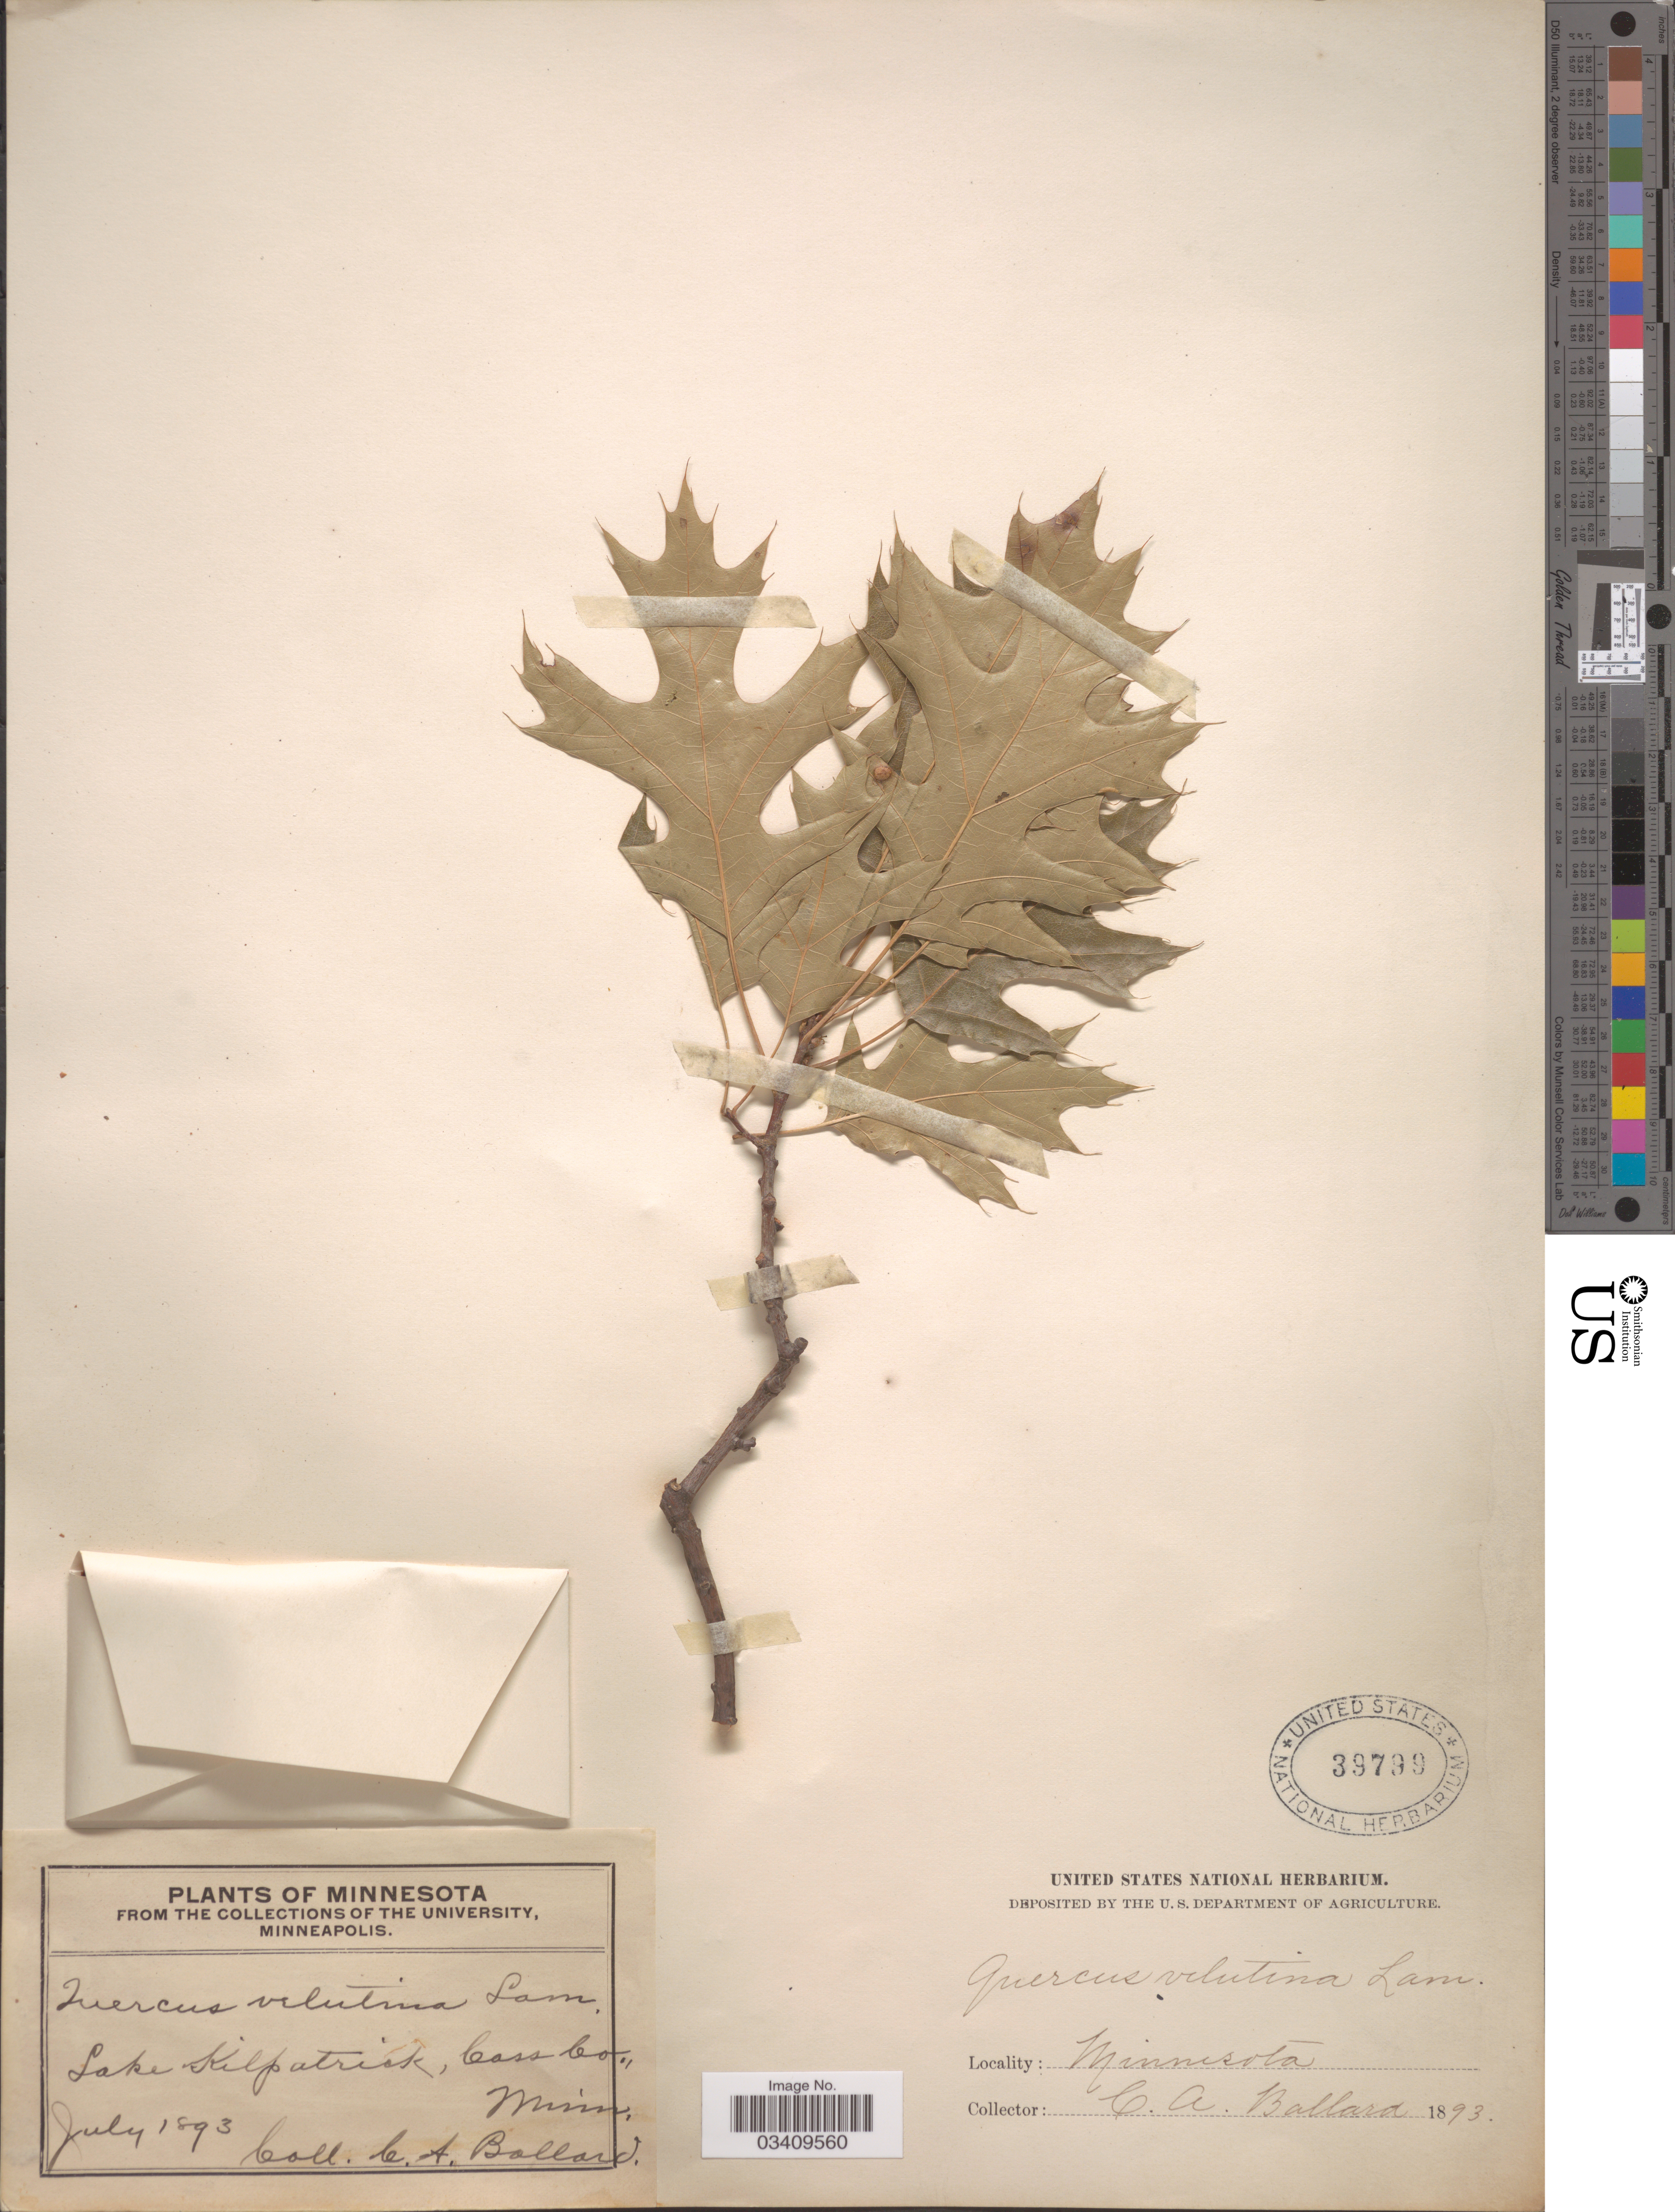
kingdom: Plantae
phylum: Tracheophyta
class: Magnoliopsida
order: Fagales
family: Fagaceae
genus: Quercus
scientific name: Quercus velutina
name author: Lam.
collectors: C. A. Ballard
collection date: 1893-07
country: United States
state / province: Minnesota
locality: Lake Kilpatrick, Cass Co.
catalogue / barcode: US 39799